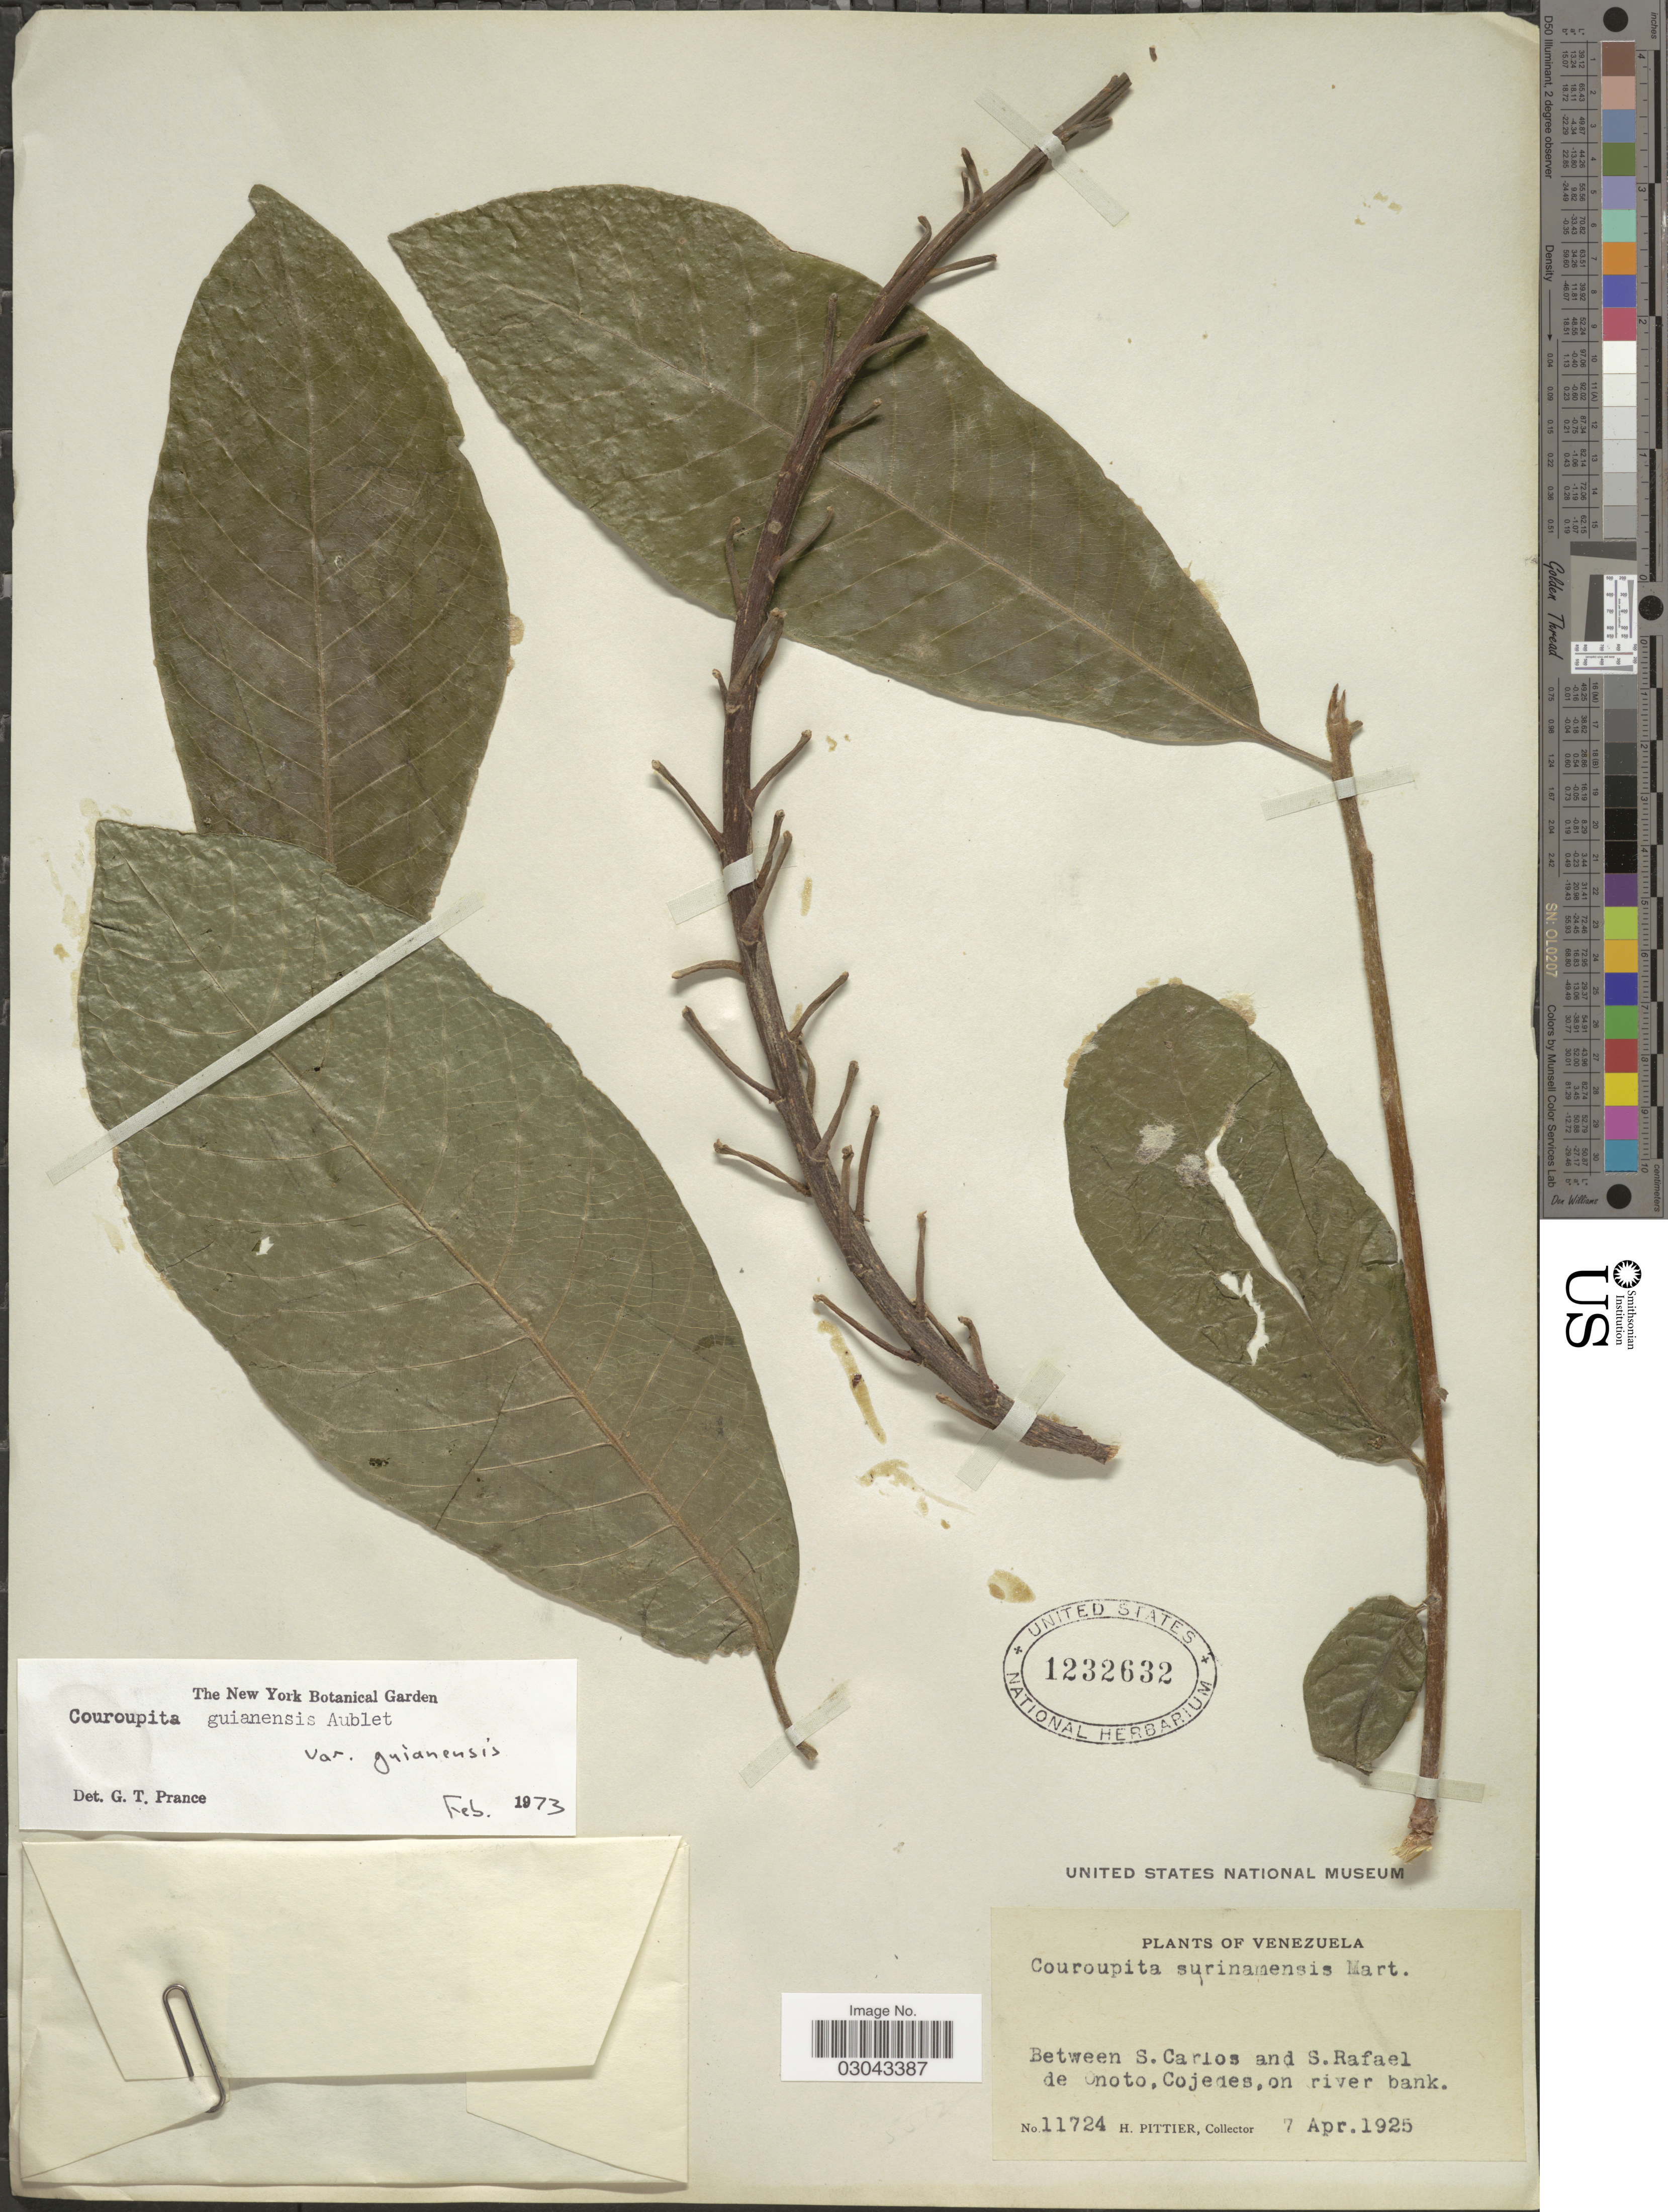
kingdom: Plantae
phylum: Tracheophyta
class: Magnoliopsida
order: Ericales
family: Lecythidaceae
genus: Couroupita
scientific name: Couroupita guianensis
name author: Aubl.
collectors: H. F. Pittier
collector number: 11724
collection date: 1925-04-07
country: Venezuela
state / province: Cojedes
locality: Between S. Carlos and S. Rafael de Onoto, Cojedes, on river bank.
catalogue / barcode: US 1232632